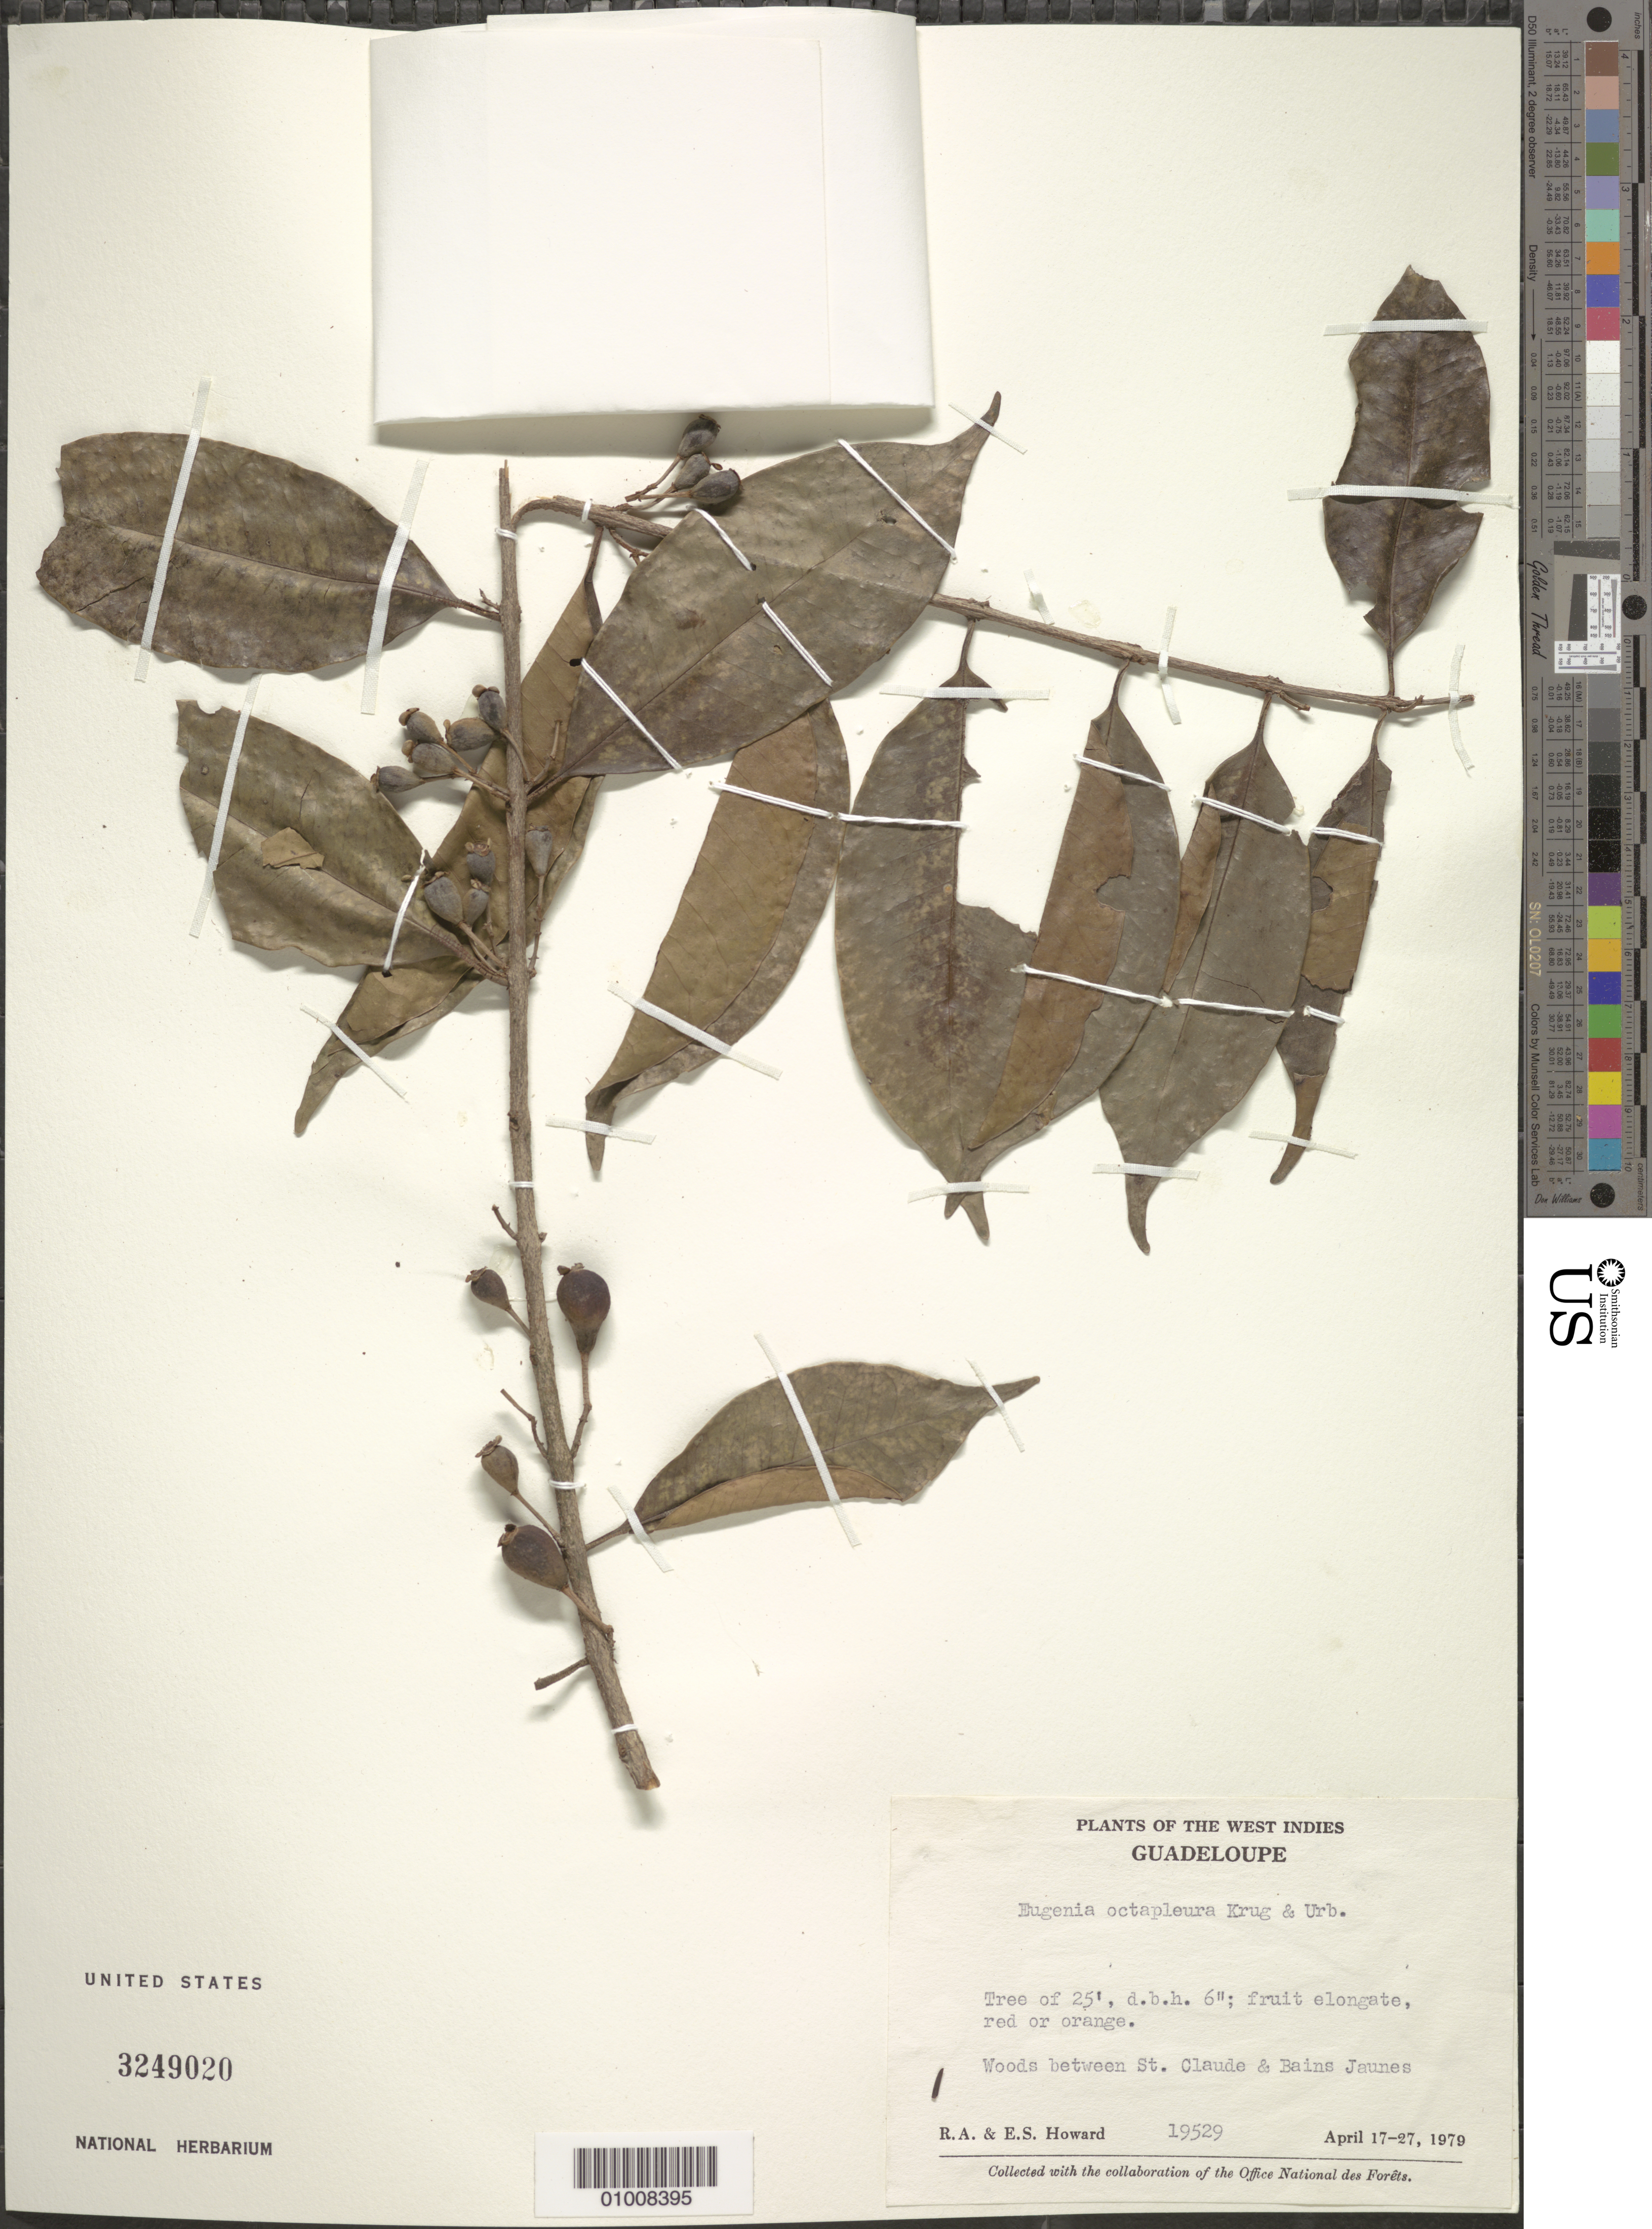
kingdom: Plantae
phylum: Tracheophyta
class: Magnoliopsida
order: Myrtales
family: Myrtaceae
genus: Eugenia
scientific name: Eugenia octopleura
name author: Krug & Urb.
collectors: R. A. Howard & E. S. Howard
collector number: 19529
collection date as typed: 17 Apr 1979 to 27 Apr 1979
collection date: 1979-04-17/1979-04-27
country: Guadeloupe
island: Basse Terre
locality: Between St. Claude and Bains Jaunes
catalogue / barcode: US 3249020